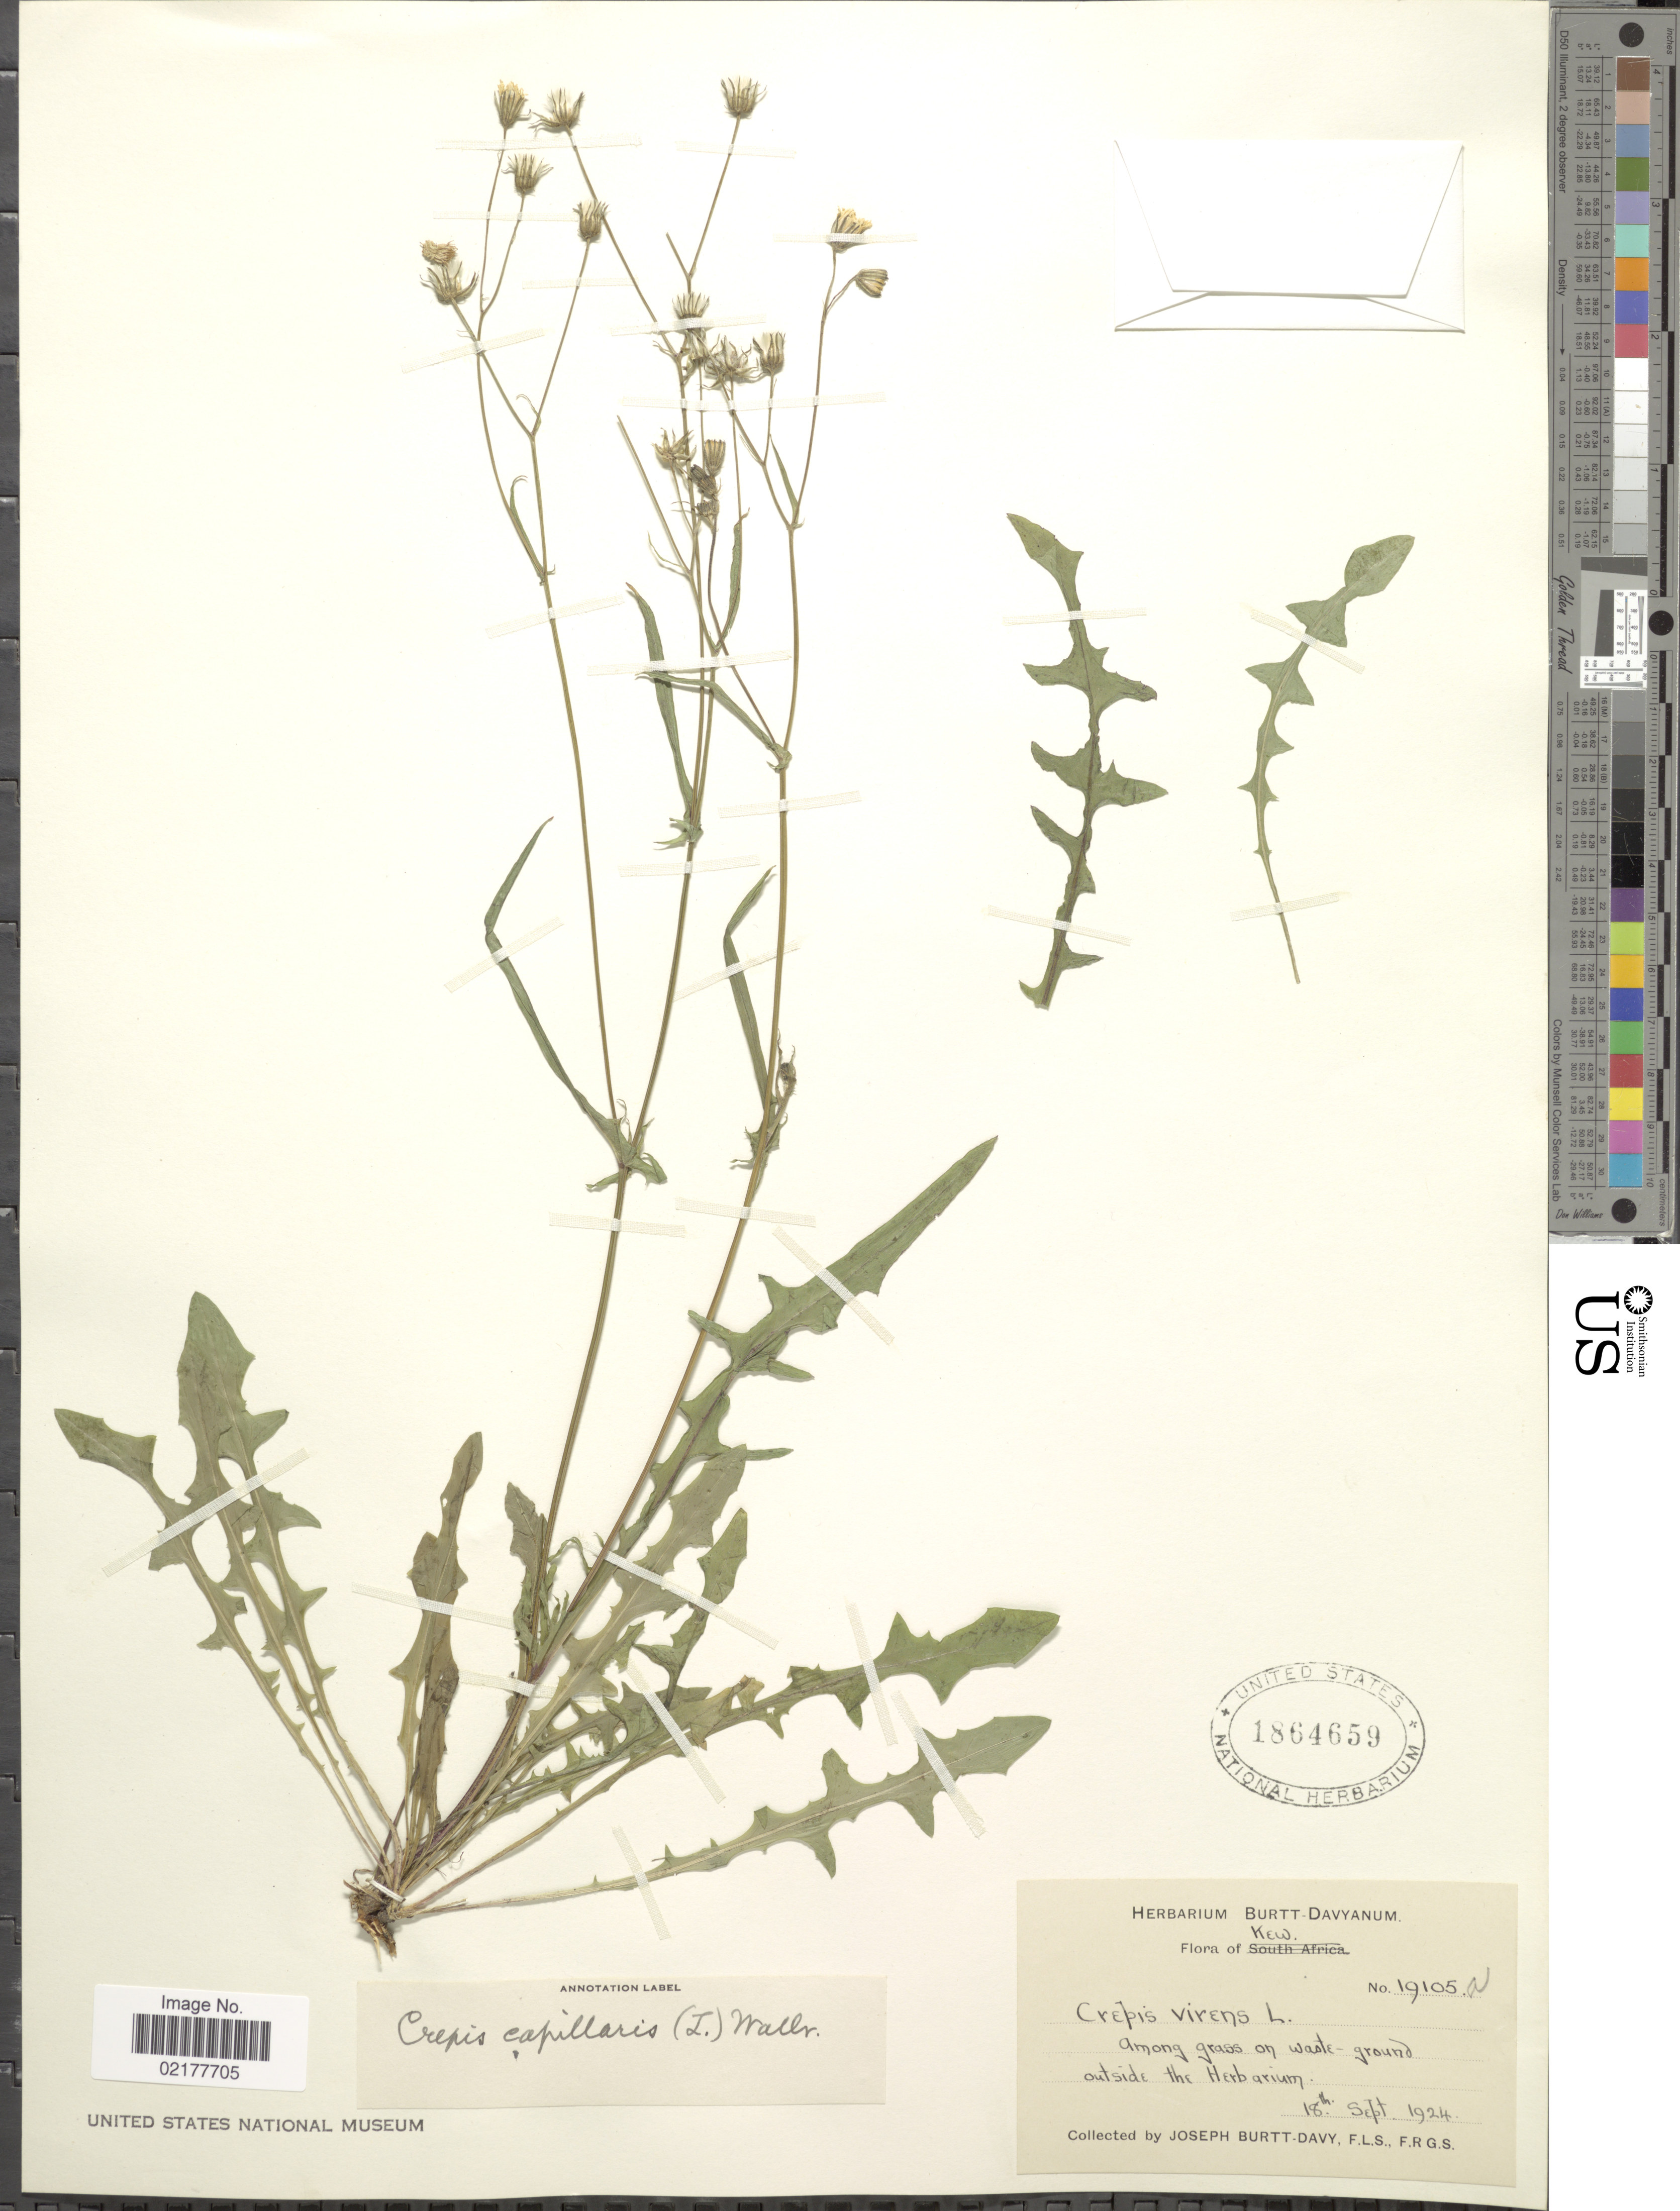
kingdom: Plantae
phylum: Tracheophyta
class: Magnoliopsida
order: Asterales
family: Asteraceae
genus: Crepis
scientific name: Crepis capillaris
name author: (L.) Wallr.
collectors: J. Burtt Davy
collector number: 19105N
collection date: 1924-09-18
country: United Kingdom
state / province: England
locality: Kew. Outside the herbarium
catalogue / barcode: US 1864659